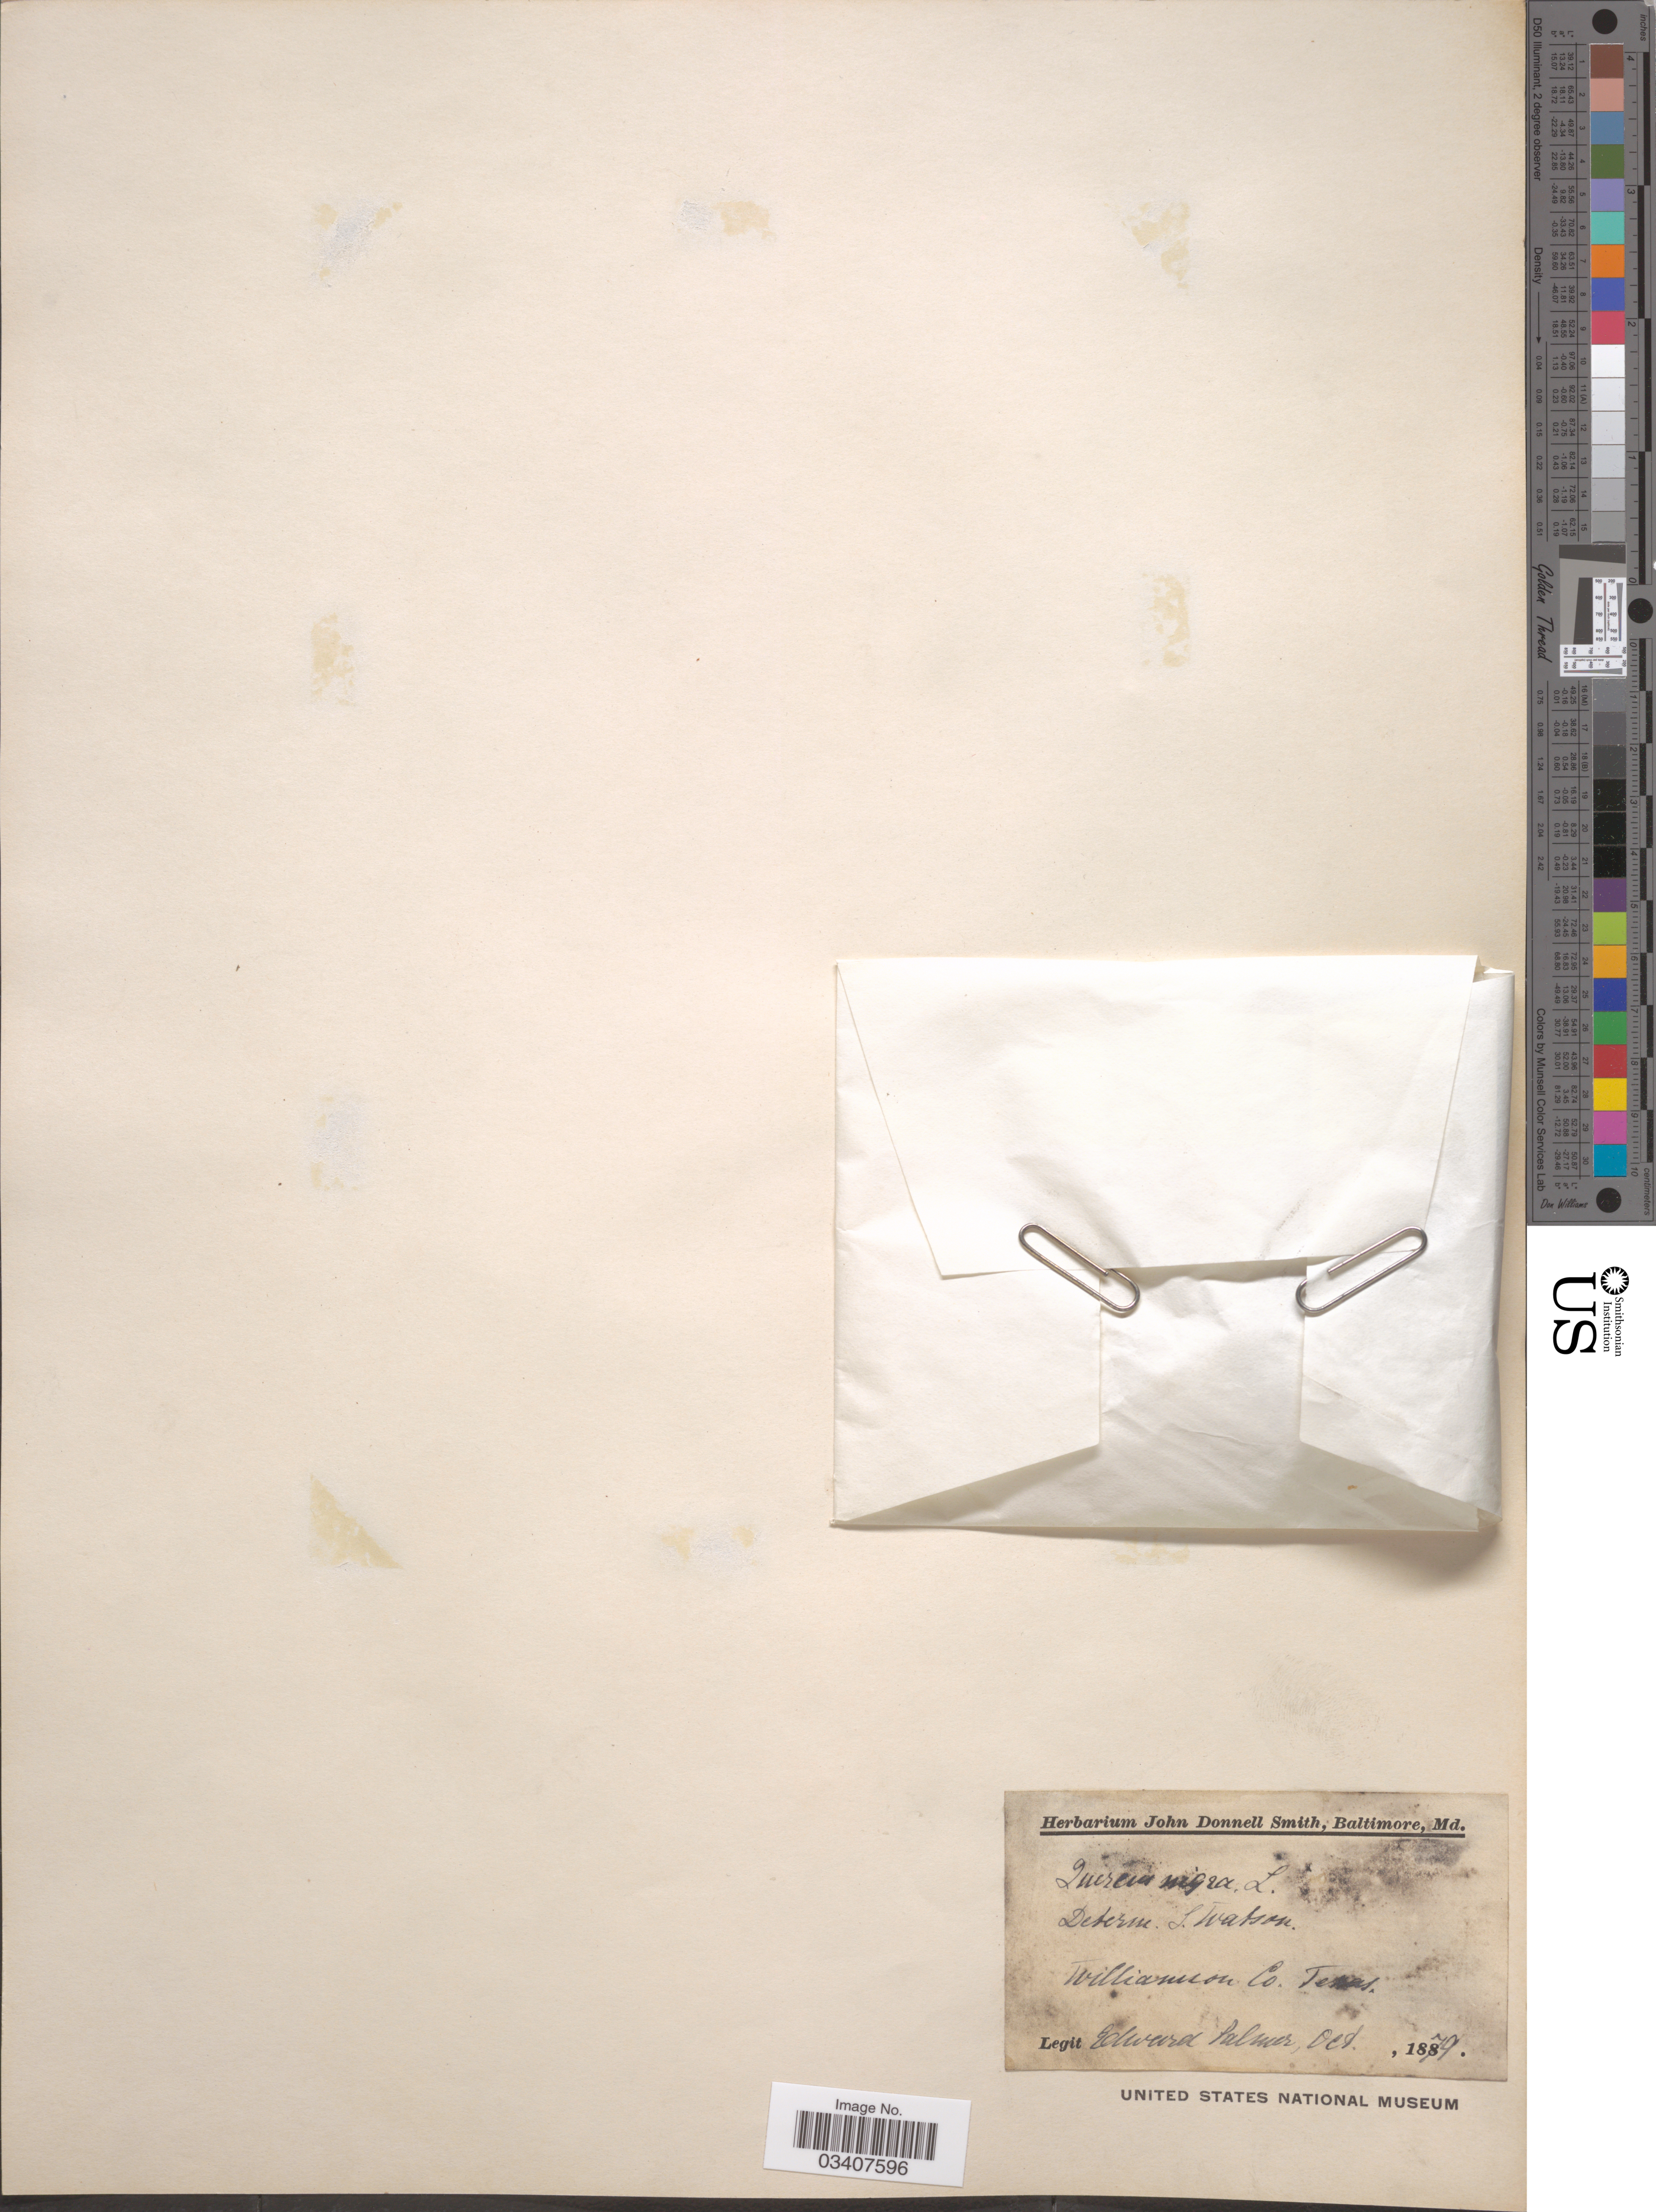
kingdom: Plantae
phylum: Tracheophyta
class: Magnoliopsida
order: Fagales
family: Fagaceae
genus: Quercus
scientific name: Quercus nigra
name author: L.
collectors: E. Palmer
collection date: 1879-10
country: United States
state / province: Texas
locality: Williamson Co.